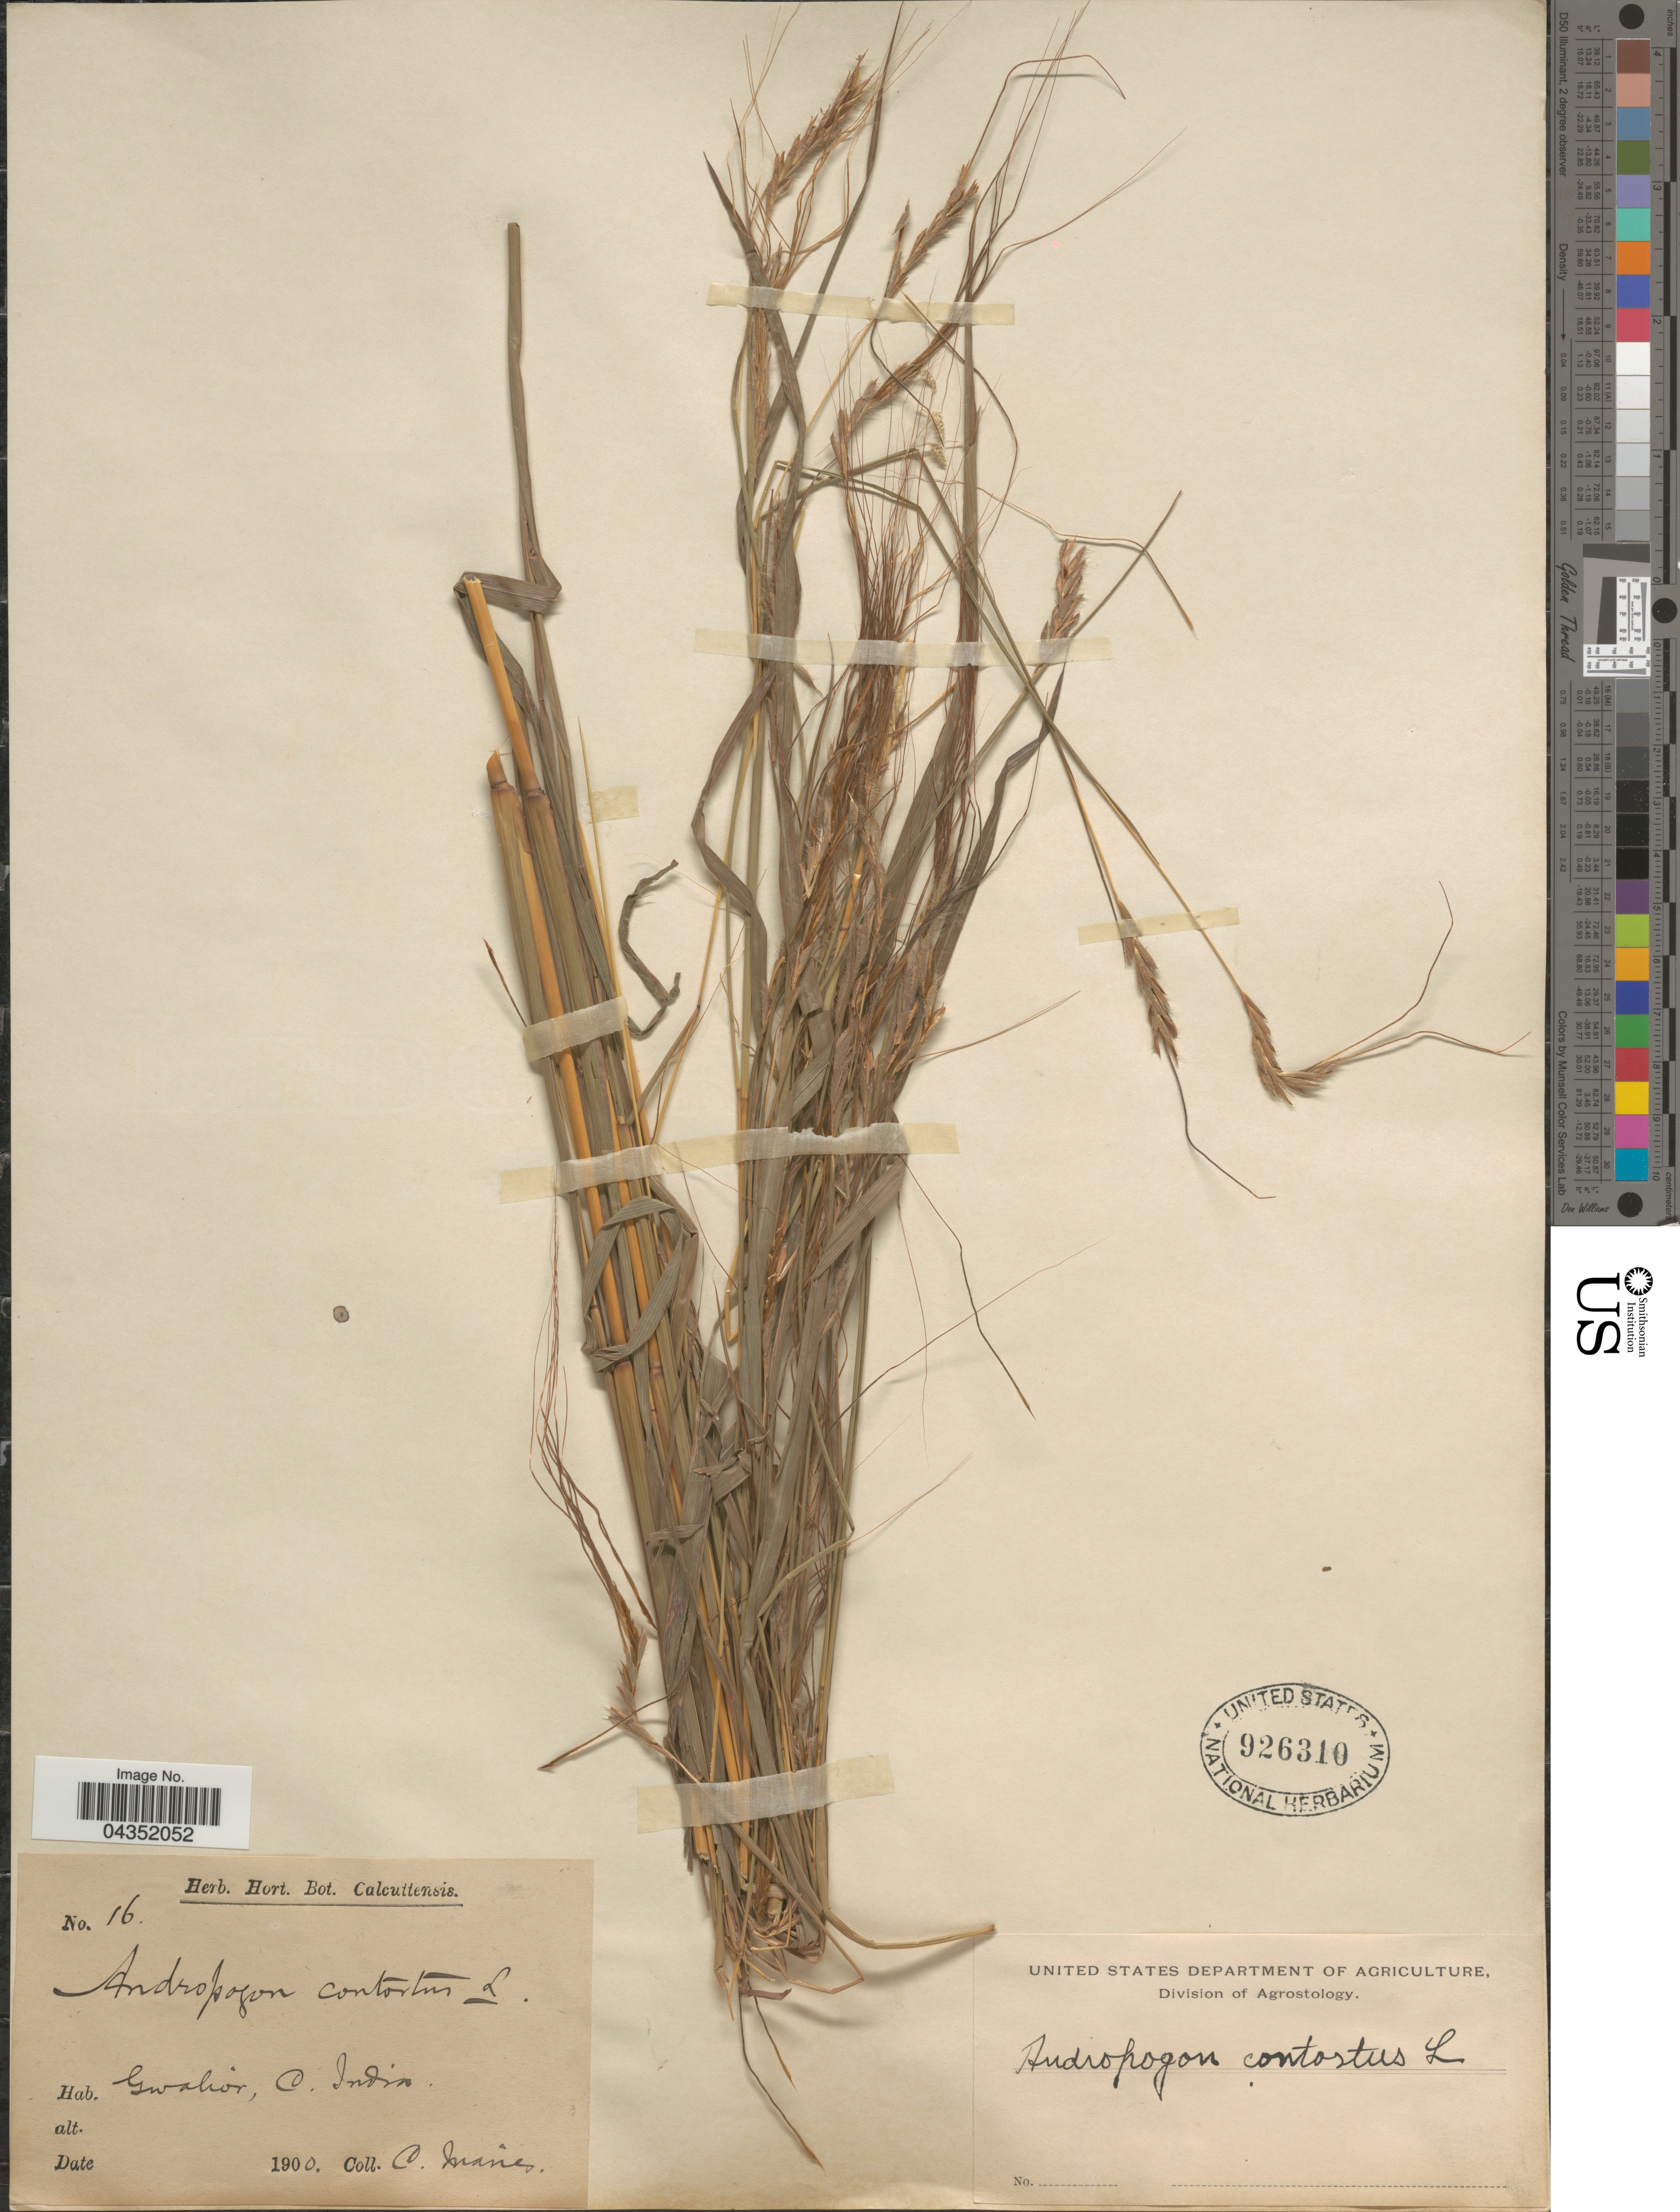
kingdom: Plantae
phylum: Tracheophyta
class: Liliopsida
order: Poales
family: Poaceae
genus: Heteropogon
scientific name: Heteropogon contortus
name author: (L.) P. Beauv. ex Roem. & Schult.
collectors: C. Maries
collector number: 16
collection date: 1900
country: India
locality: Gwalior, C. India.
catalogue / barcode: US 926310